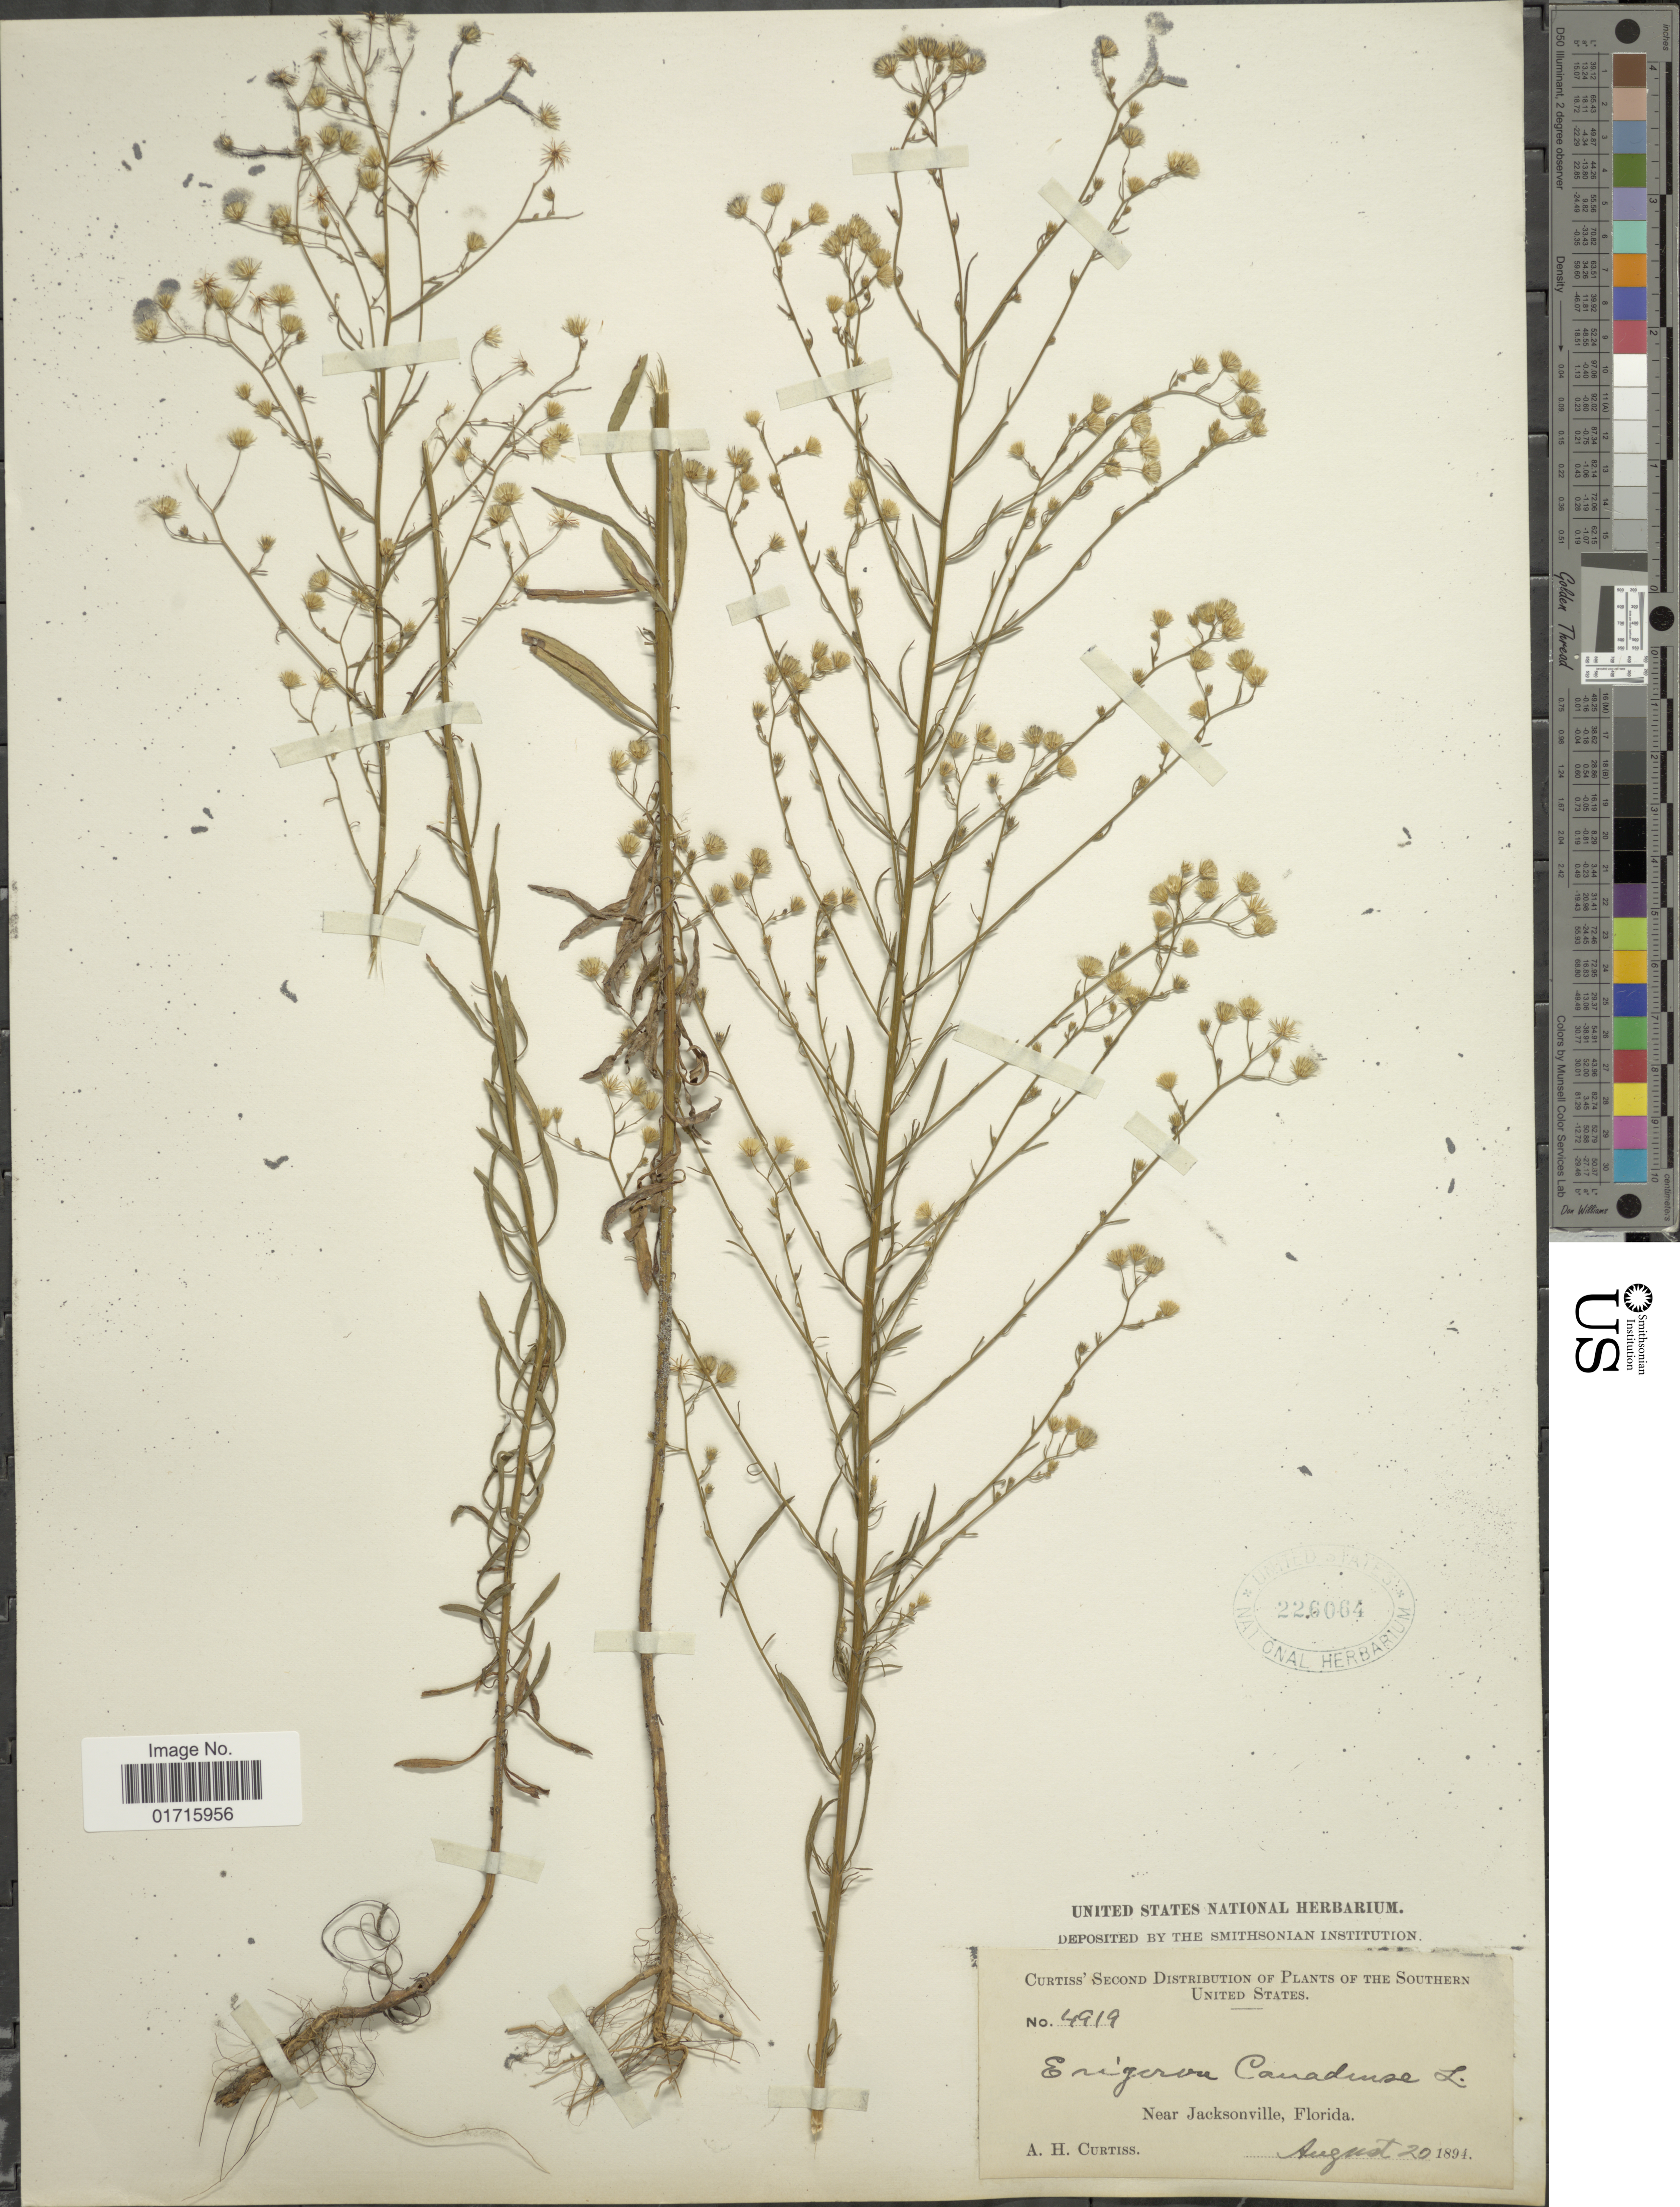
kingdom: Plantae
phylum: Tracheophyta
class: Magnoliopsida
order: Asterales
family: Asteraceae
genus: Conyza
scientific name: Conyza canadensis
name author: (L.) Cronq.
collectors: A. H. Curtiss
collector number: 4919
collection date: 1894-08-20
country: United States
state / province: Florida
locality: Near Jacksonville, Florida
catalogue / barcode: US 226064